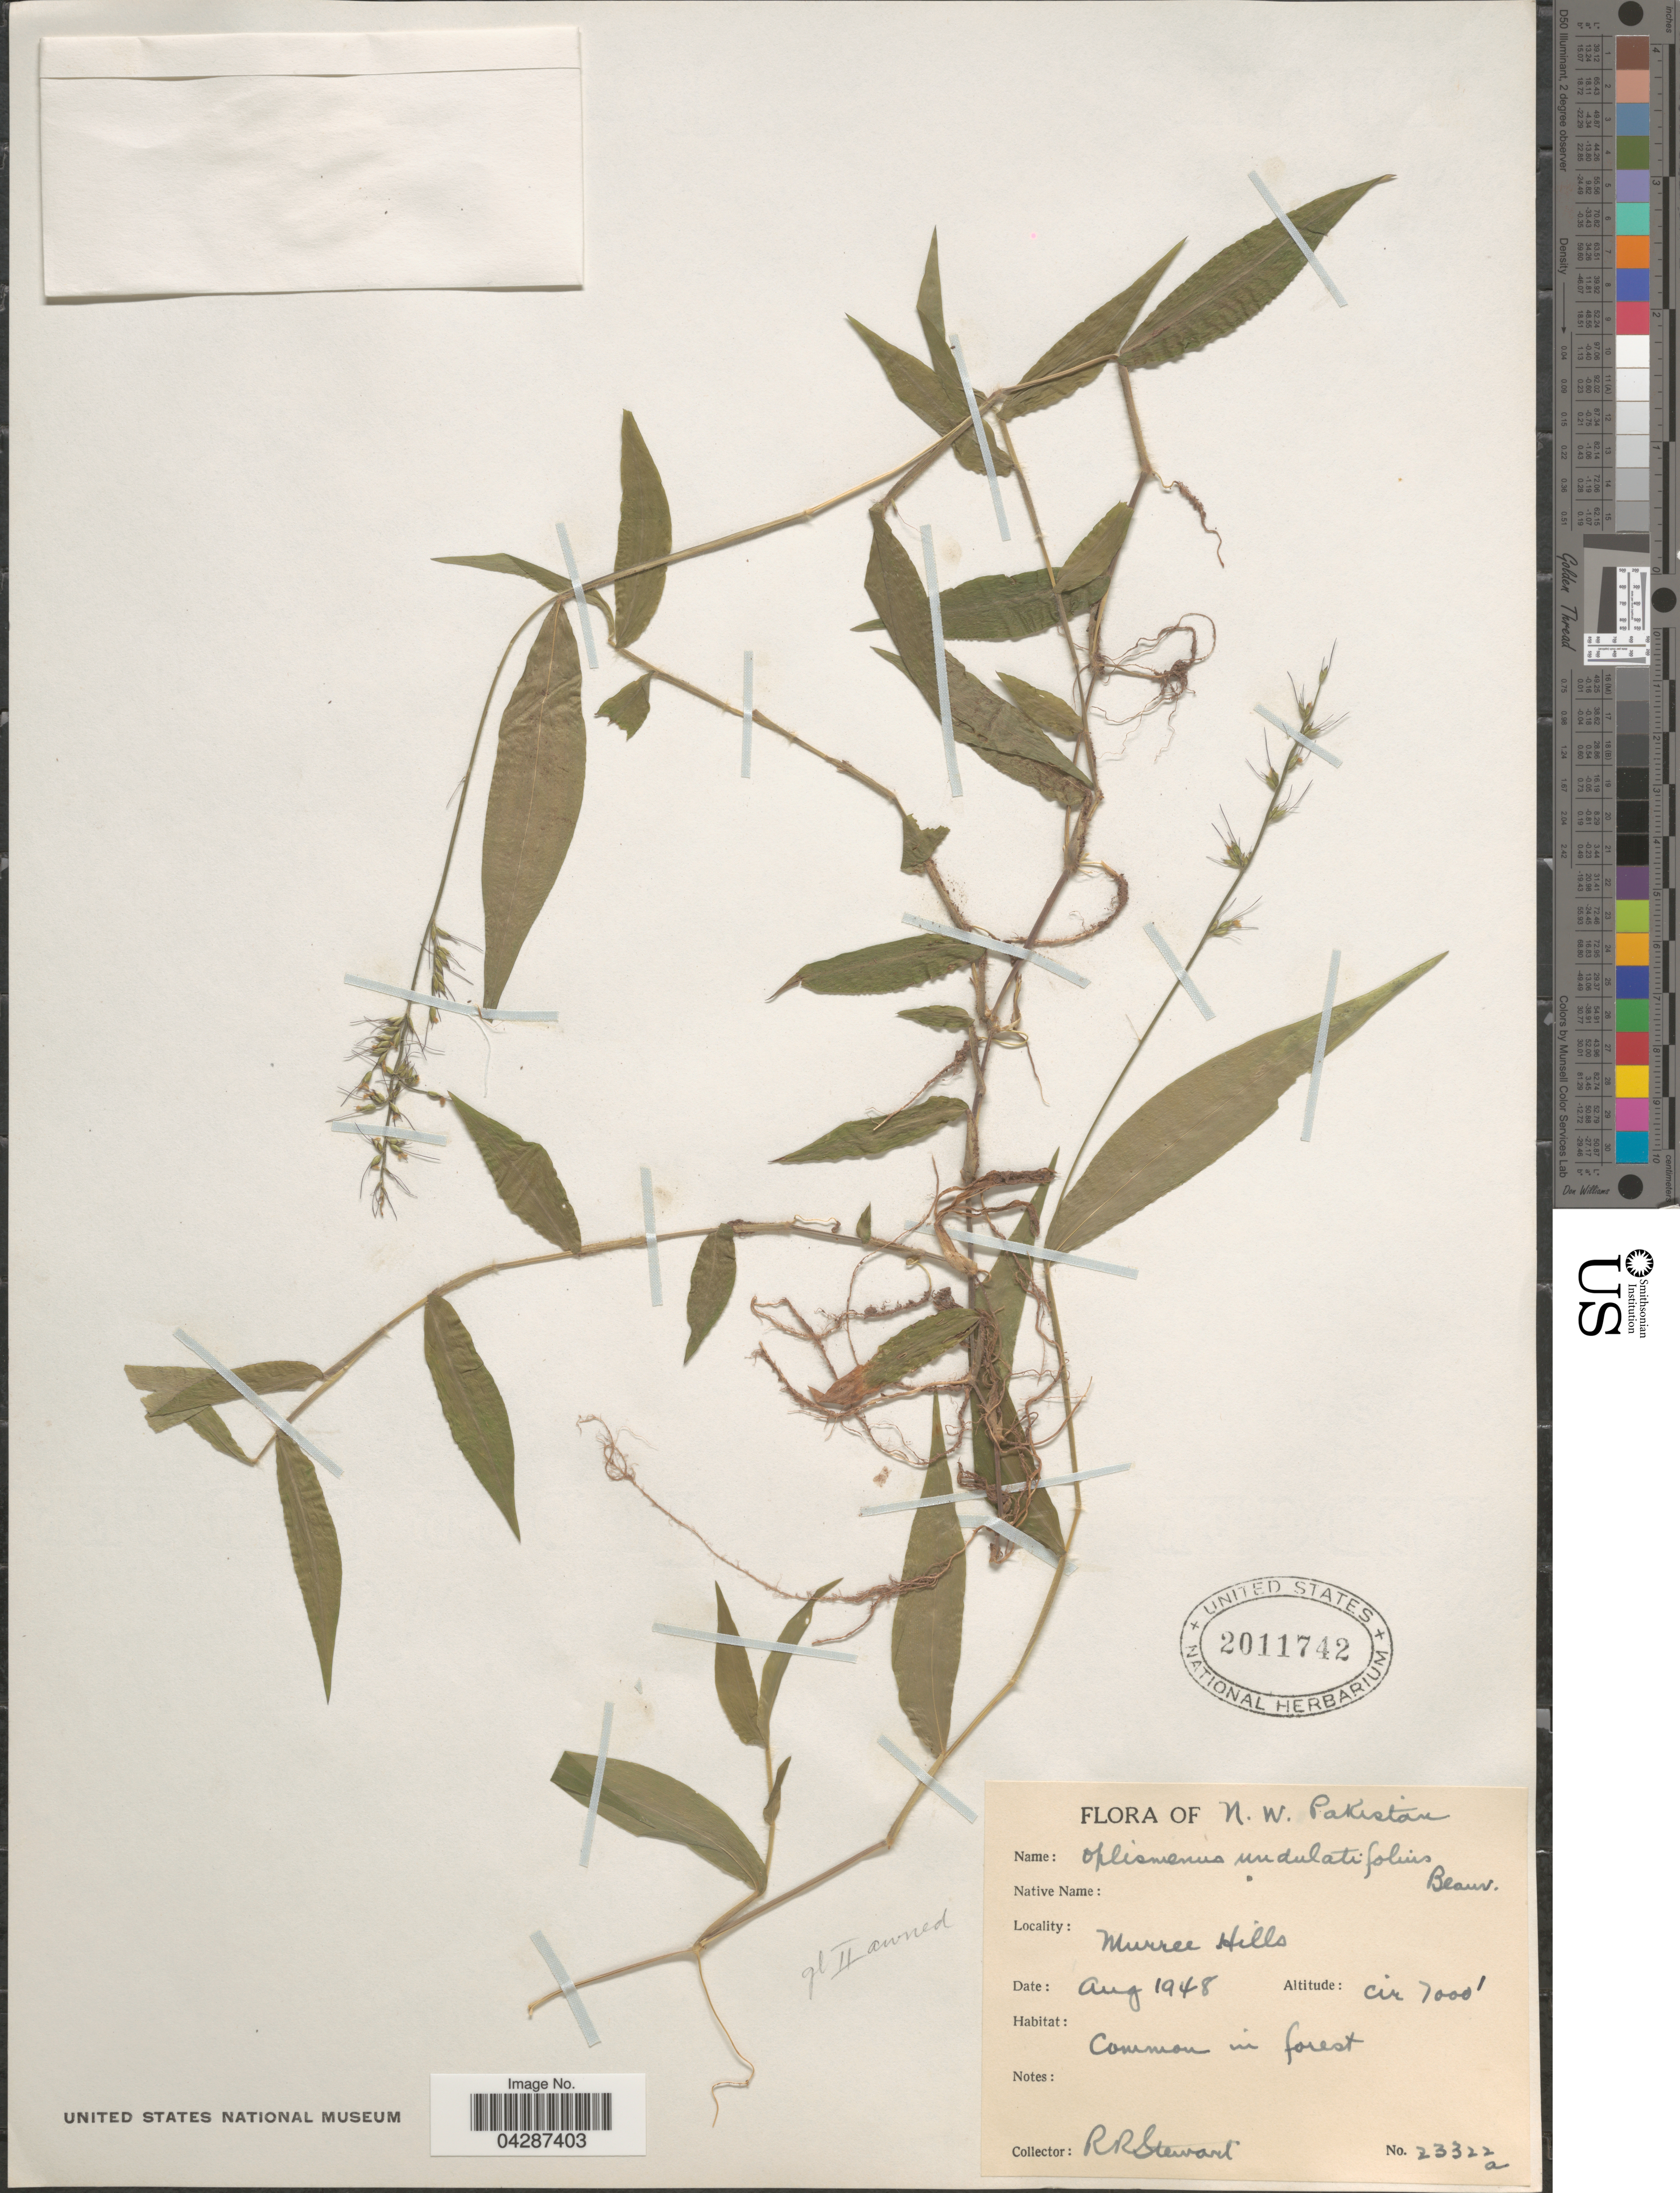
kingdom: Plantae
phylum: Tracheophyta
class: Liliopsida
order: Poales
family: Poaceae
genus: Oplismenus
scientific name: Oplismenus undulatifolius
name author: (Ard.) P. Beauv.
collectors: R. Stewart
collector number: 23322a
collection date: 1948-08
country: Pakistan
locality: N.W. Pakistan. Murree Hills.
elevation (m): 2134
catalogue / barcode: US 2011742